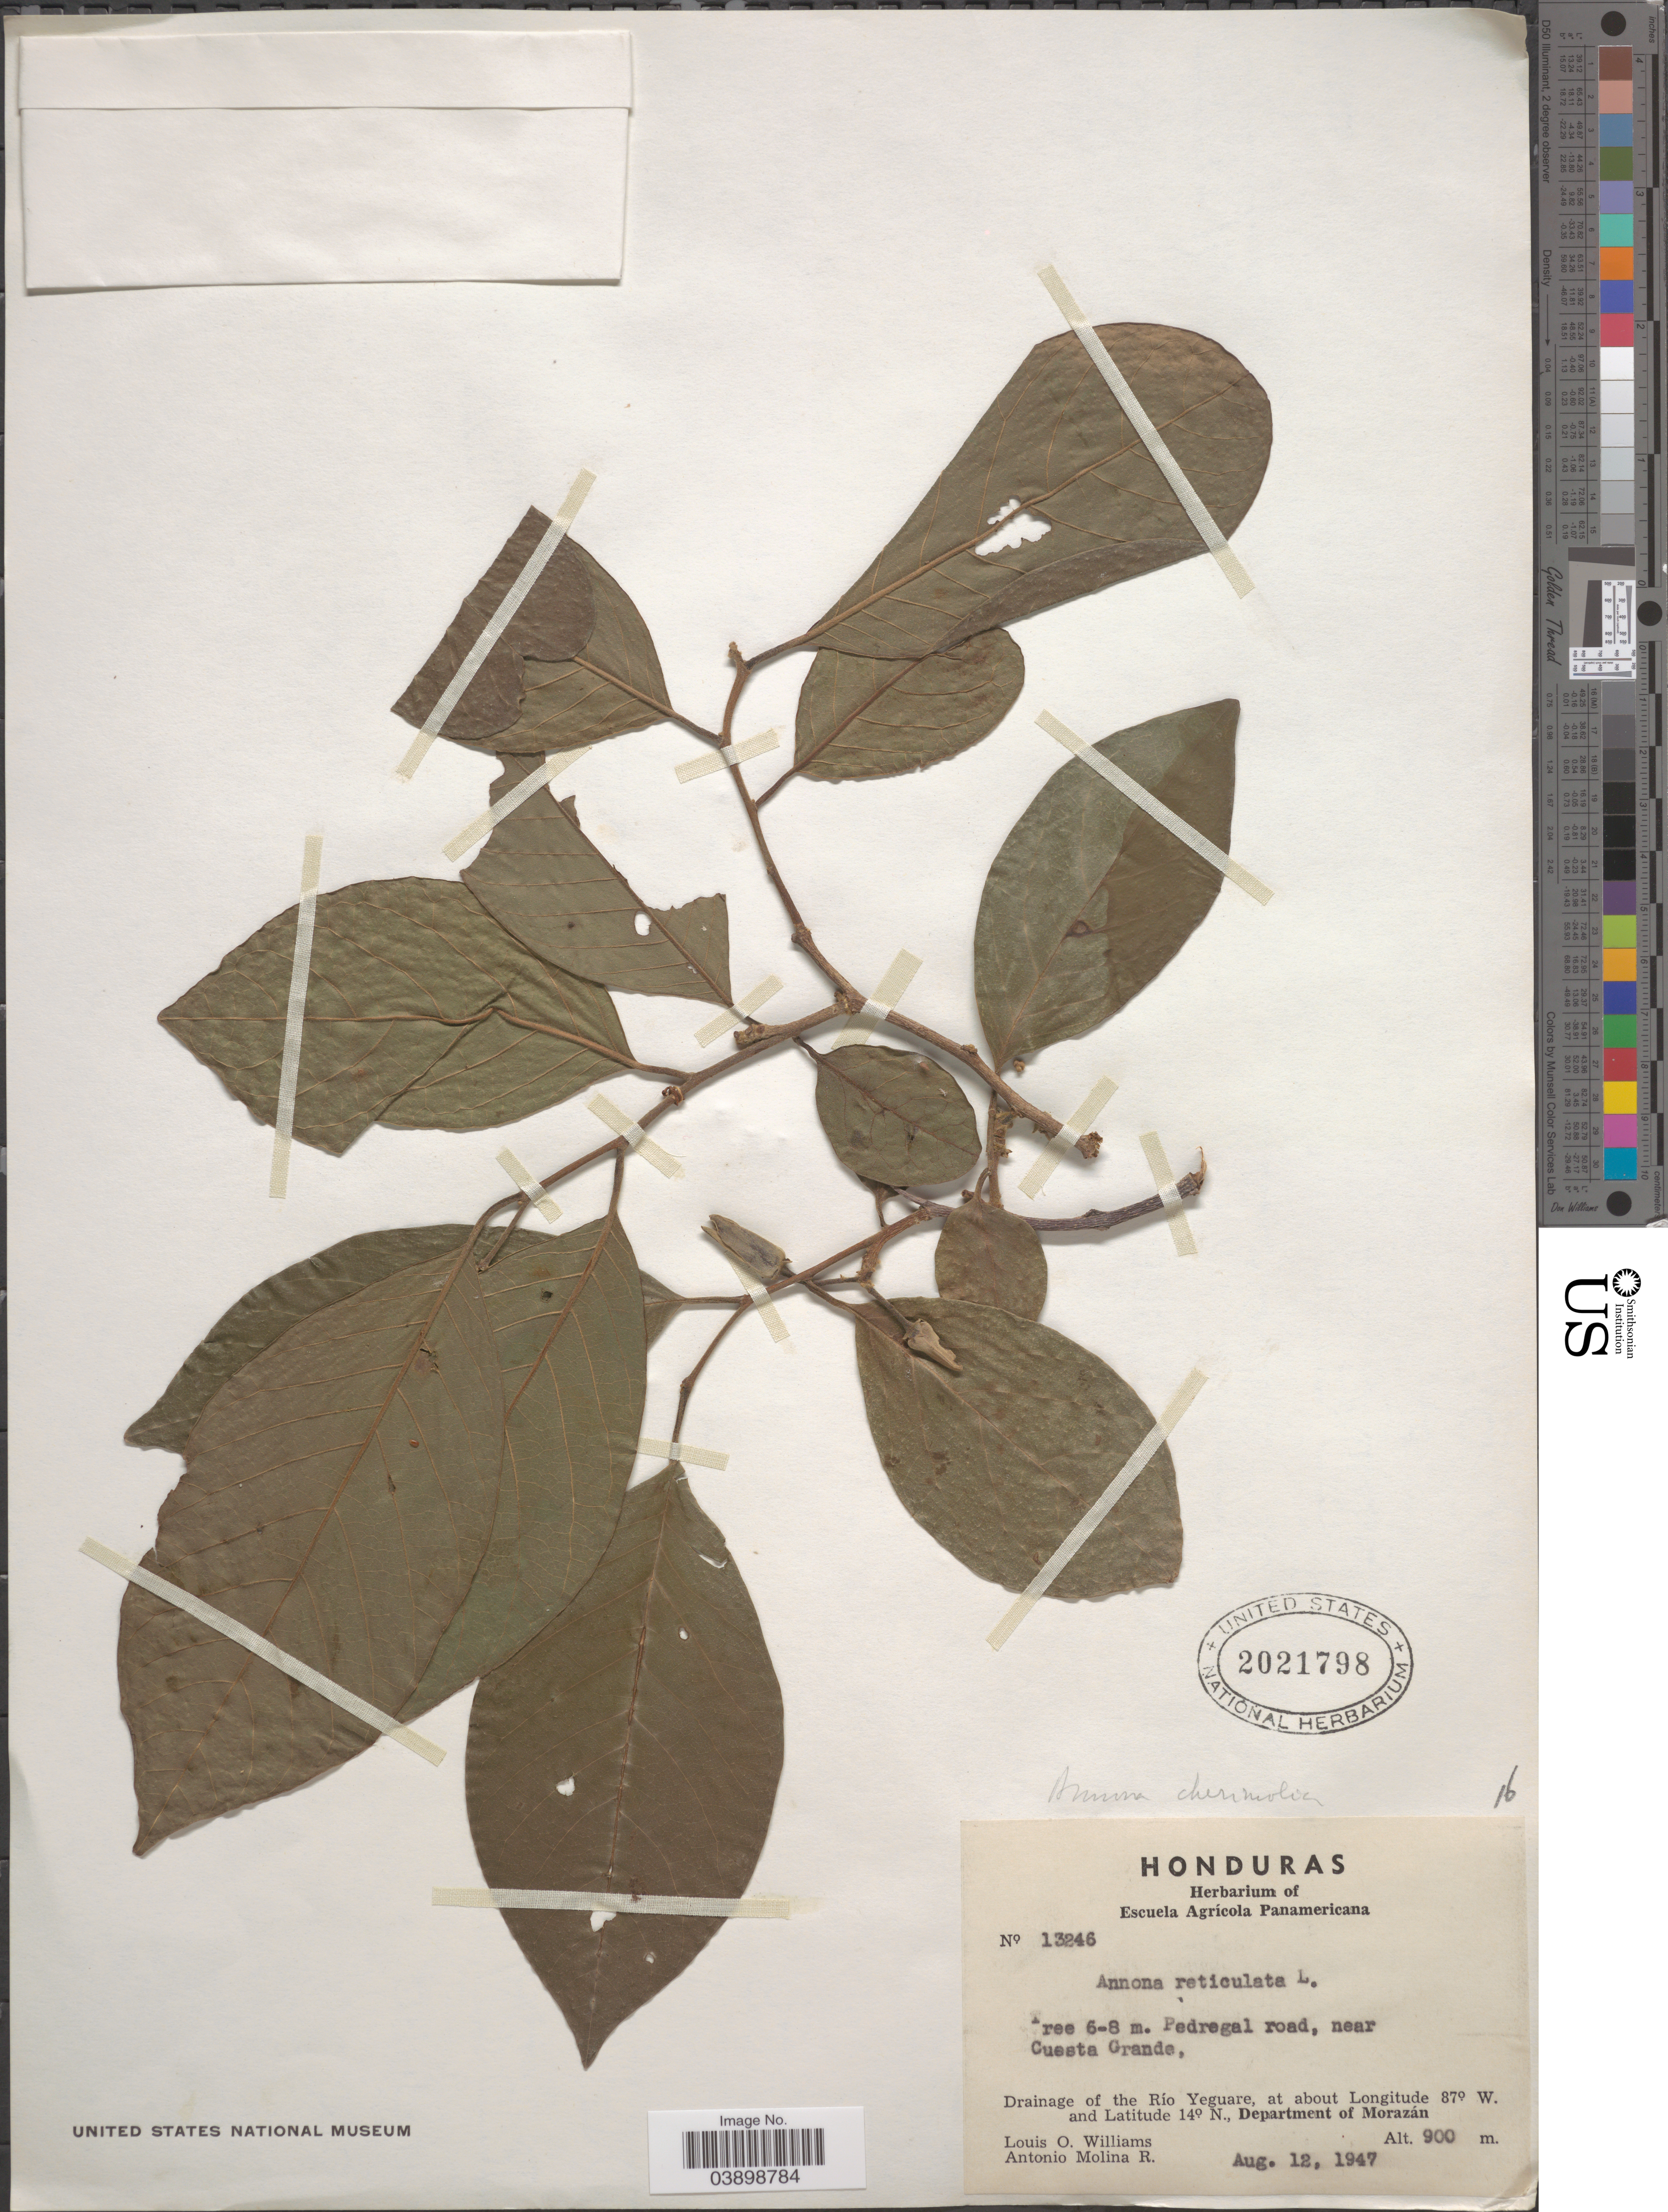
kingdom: Plantae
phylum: Tracheophyta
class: Magnoliopsida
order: Magnoliales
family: Annonaceae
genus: Annona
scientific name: Annona reticulata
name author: L.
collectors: L. O. Williams & A. Molina R.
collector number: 13246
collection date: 1947-08-12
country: Honduras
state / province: Fco. Morazán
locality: Drainage of the Río Yeguare, Department of Morazán.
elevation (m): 900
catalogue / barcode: US 2021798